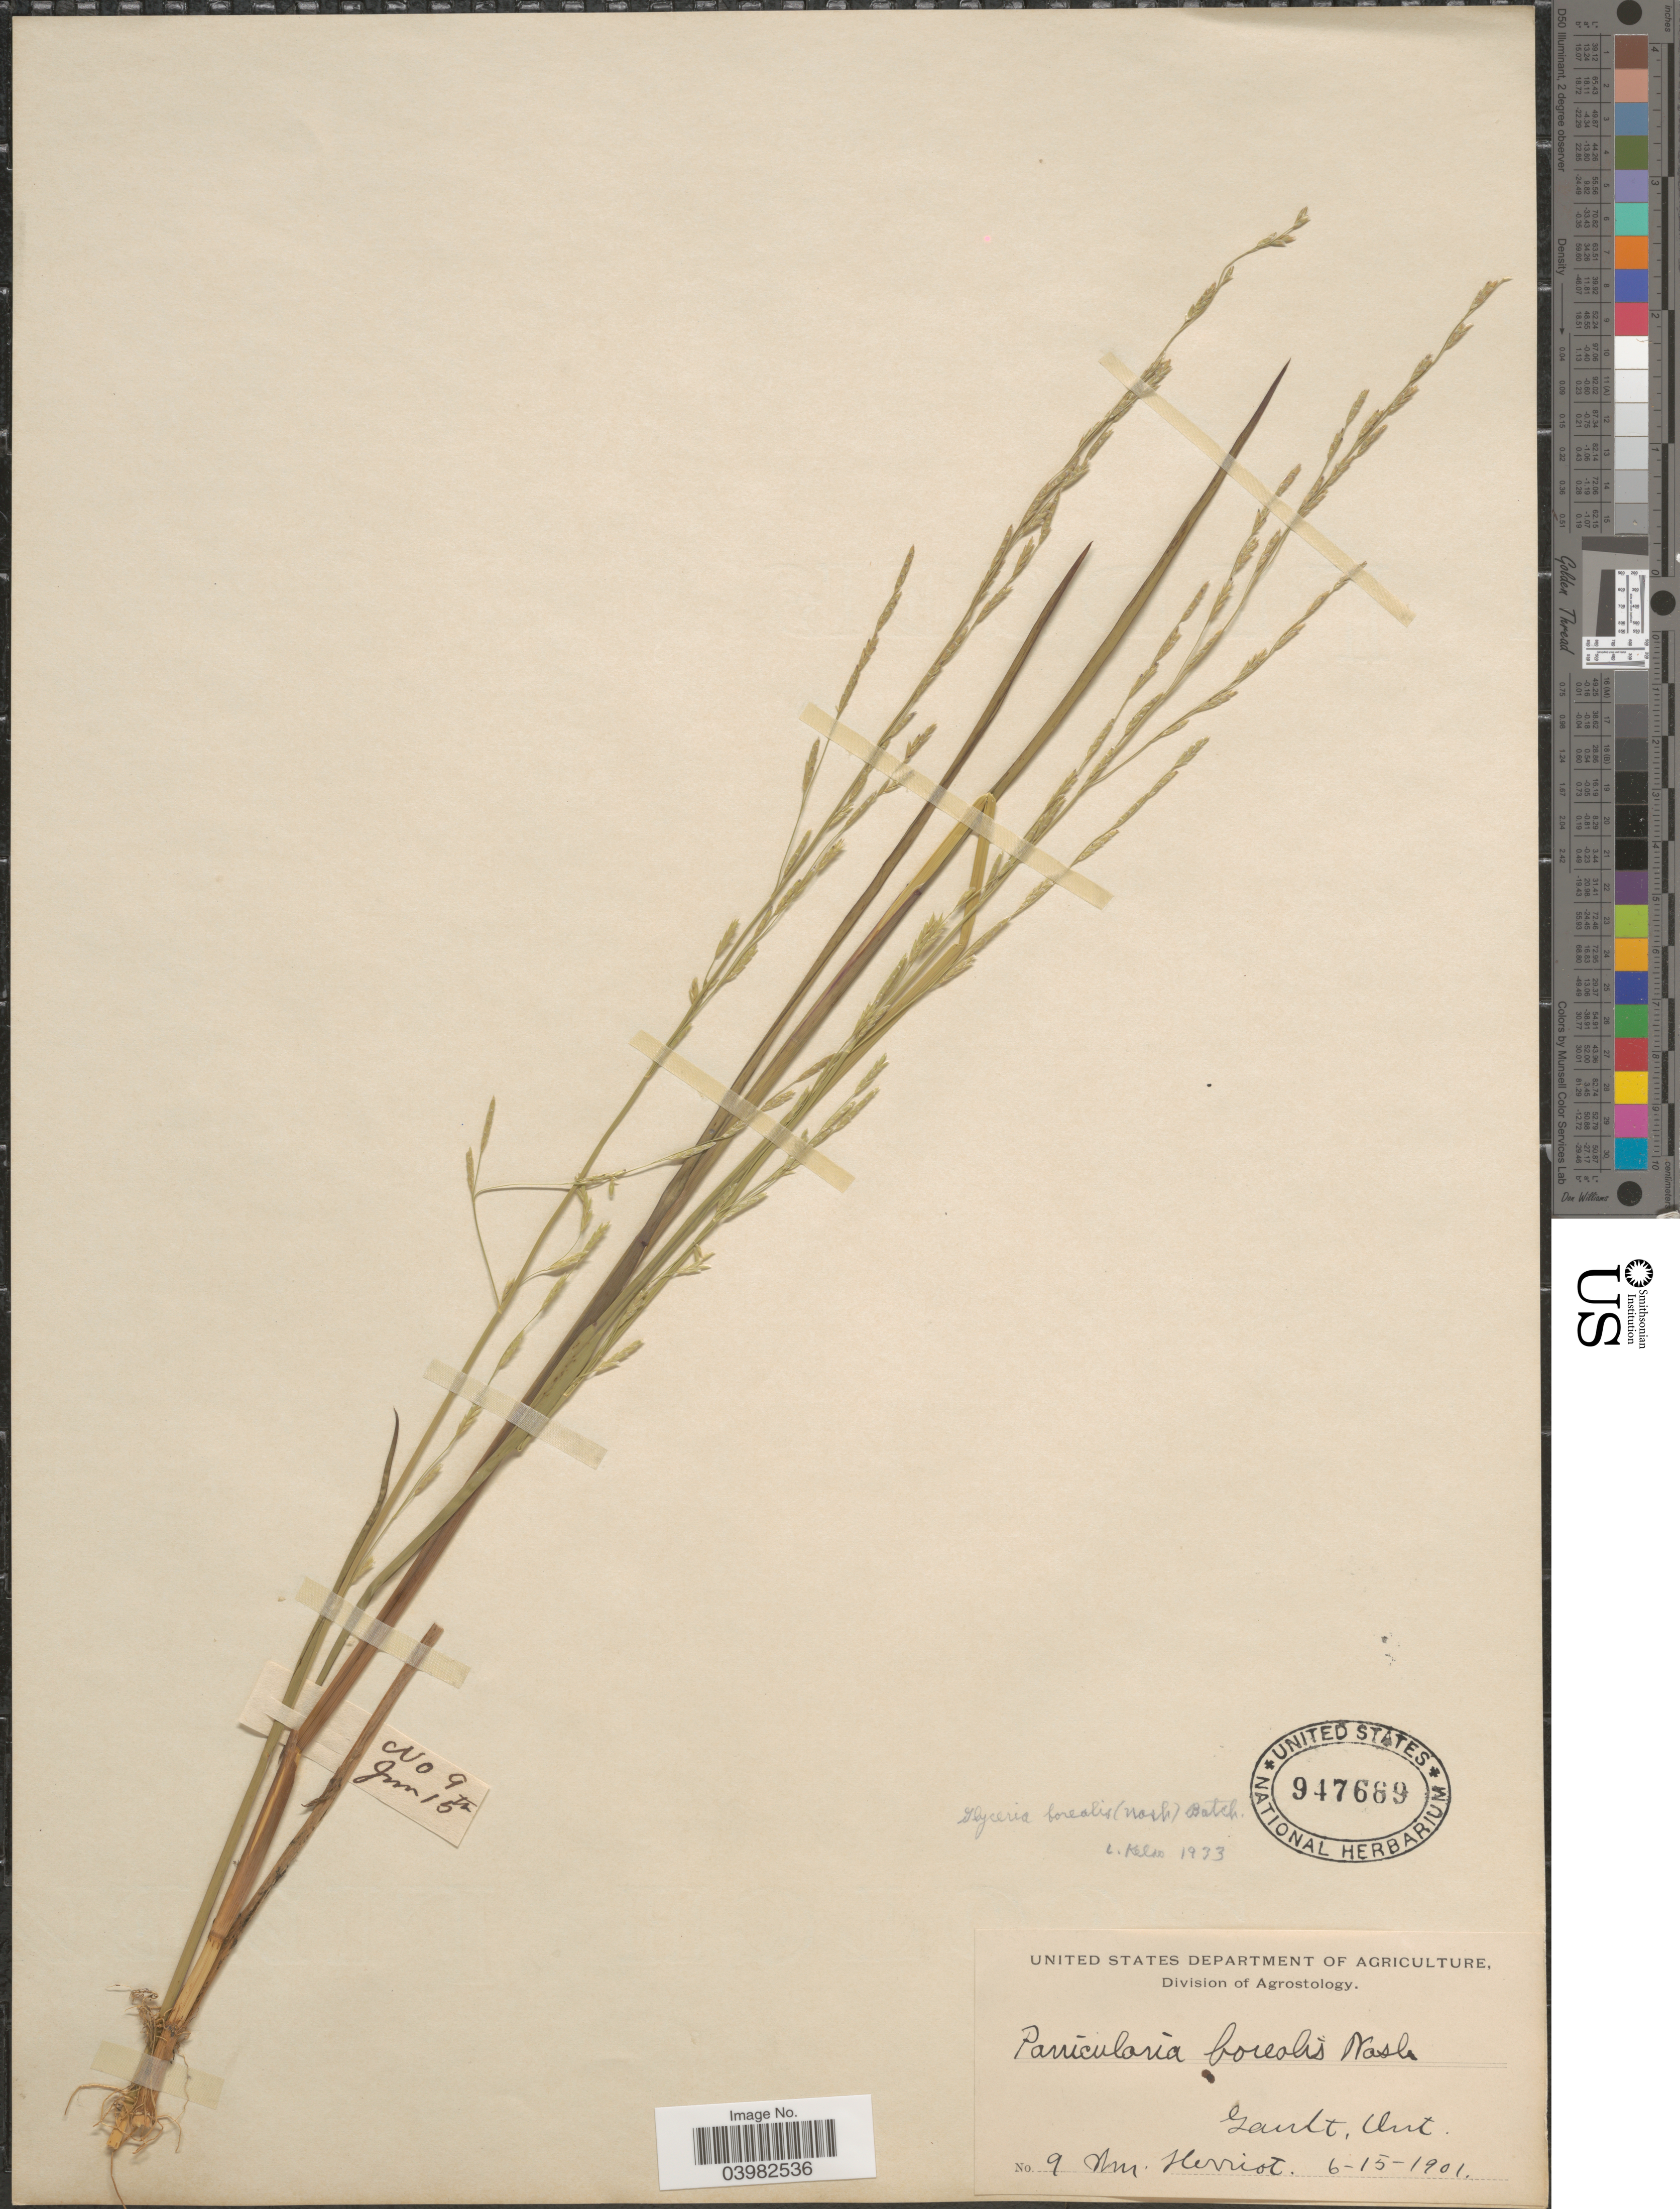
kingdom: Plantae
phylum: Tracheophyta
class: Liliopsida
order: Poales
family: Poaceae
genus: Glyceria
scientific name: Glyceria borealis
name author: (Nash) Batchelder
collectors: W. Herriot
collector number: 9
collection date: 1901-06-15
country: Canada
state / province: Ontario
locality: Gault.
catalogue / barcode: US 947689